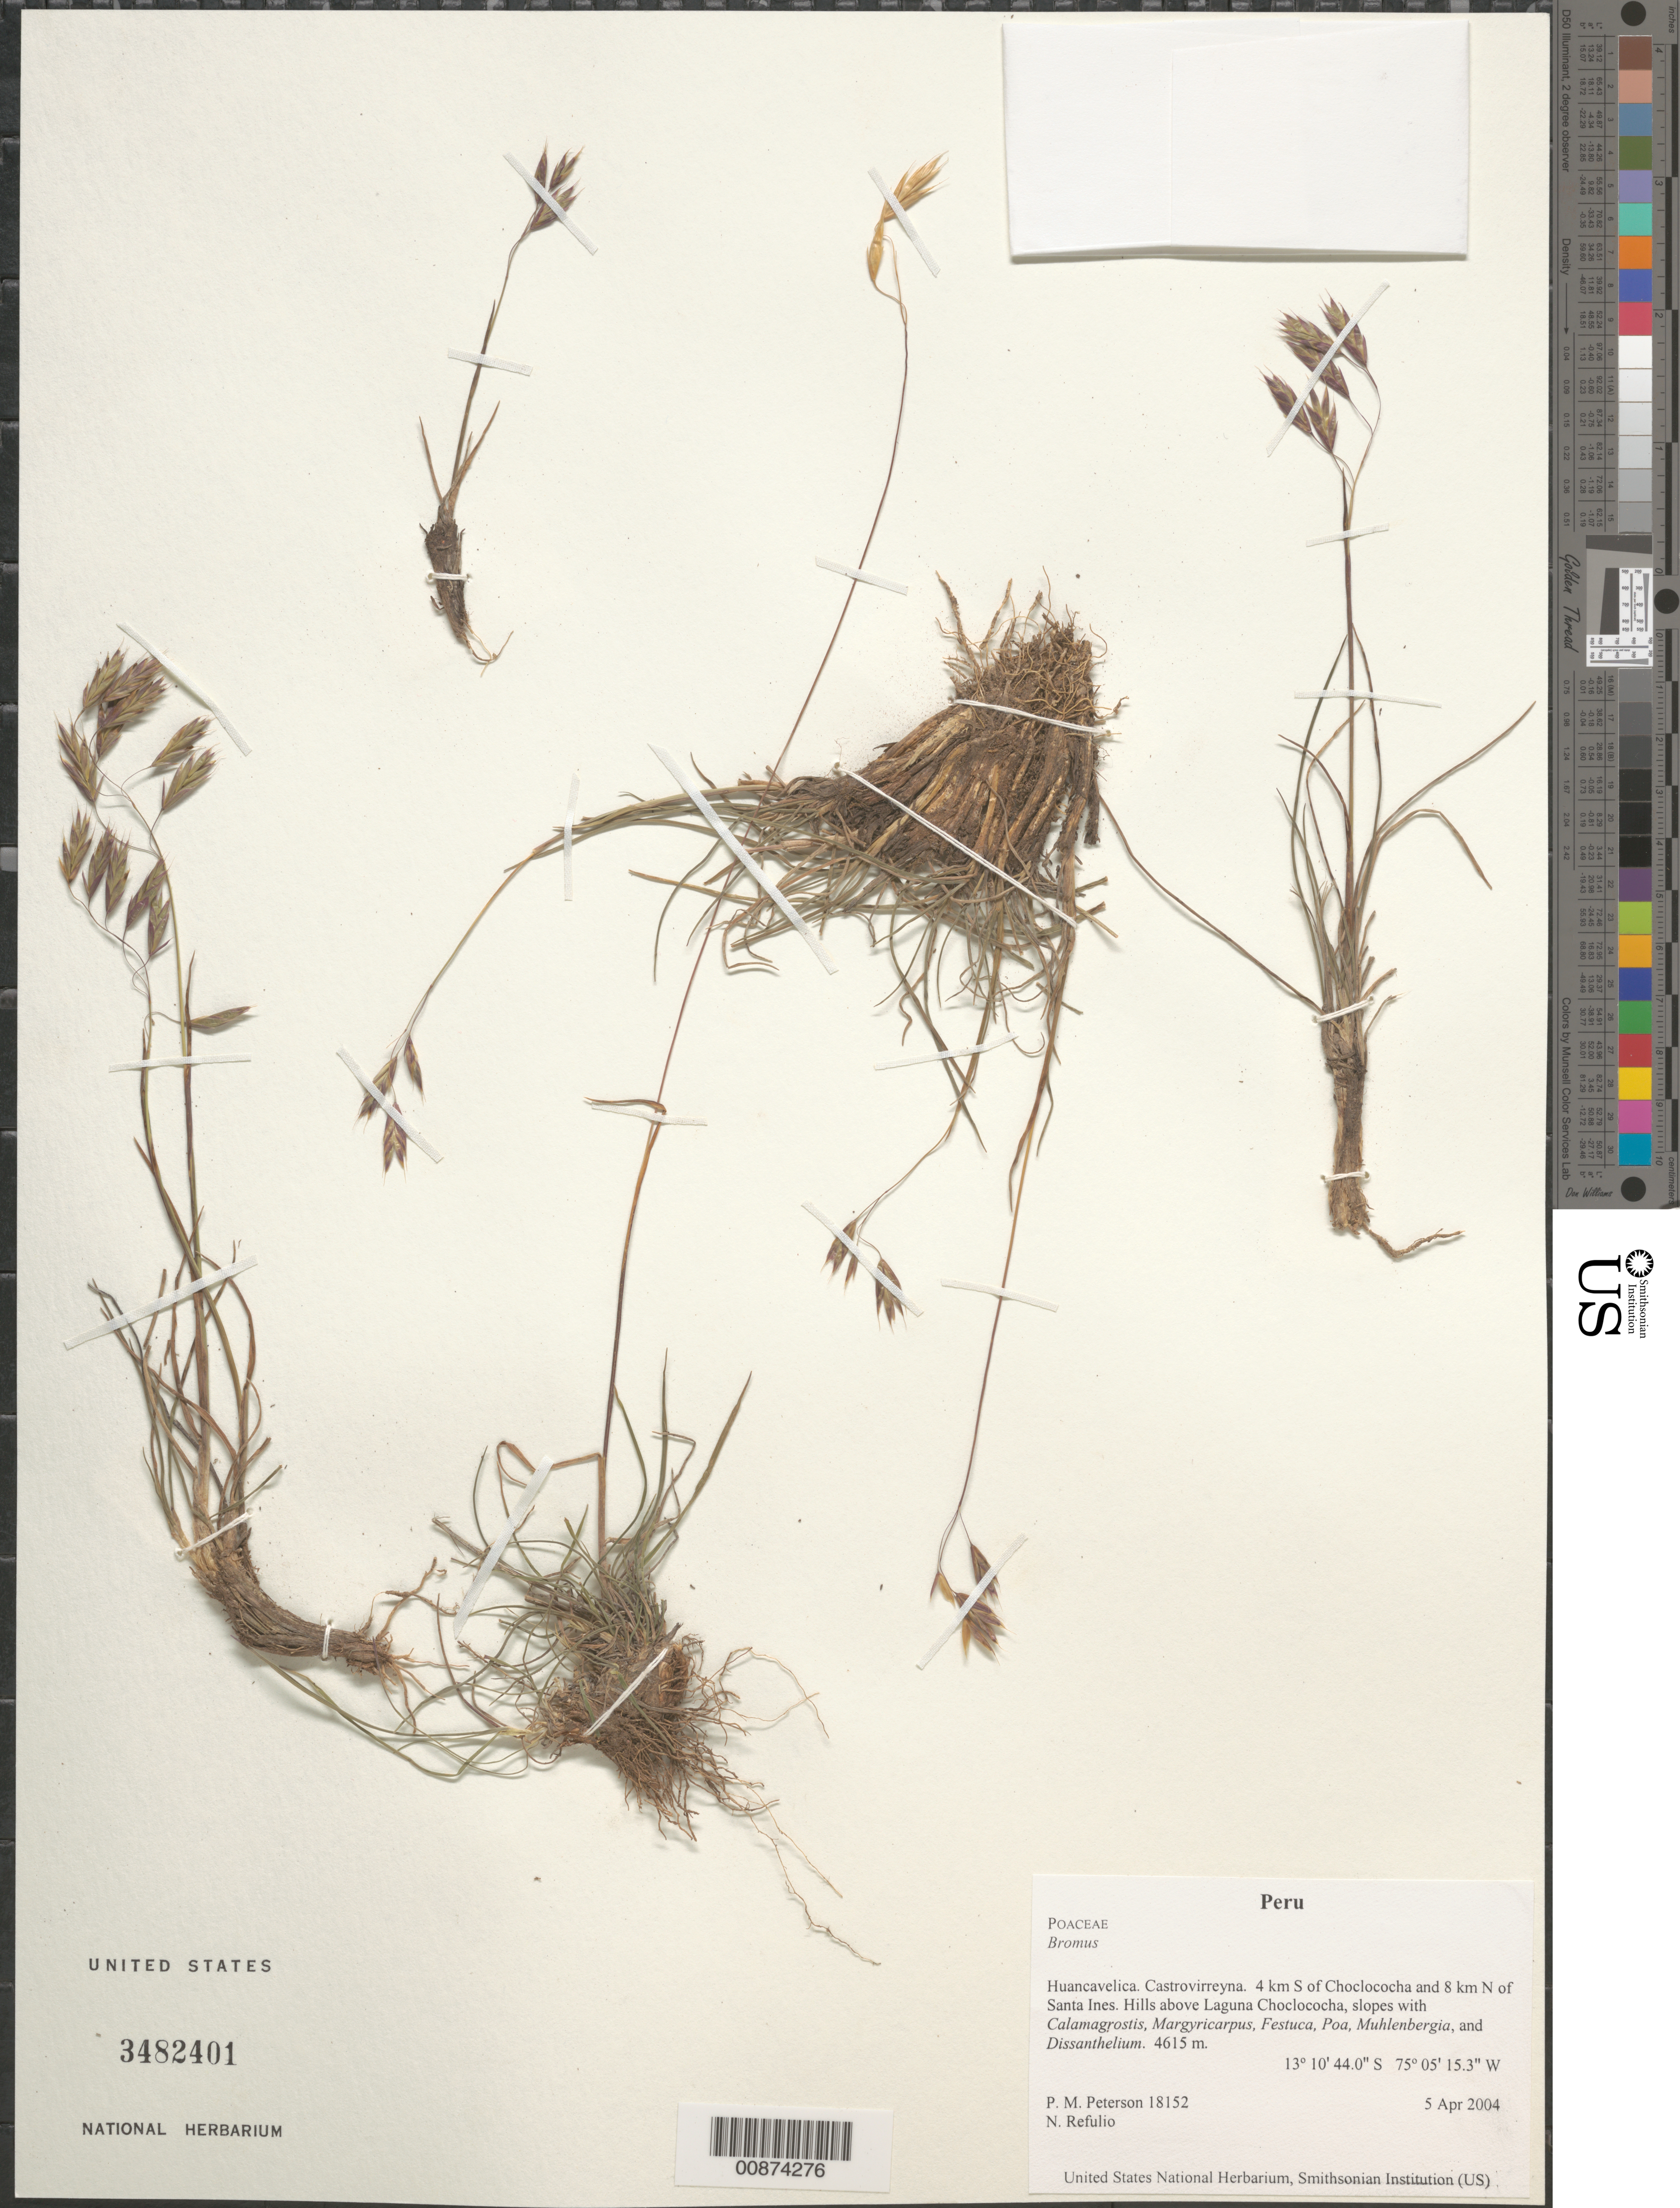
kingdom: Plantae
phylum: Tracheophyta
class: Liliopsida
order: Poales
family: Poaceae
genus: Bromus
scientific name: Bromus sp.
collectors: P. M. Peterson & N. Refulio-Rodríguez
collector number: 18152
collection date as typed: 05 Apr 2004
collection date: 2004-04-05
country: Peru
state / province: Huancavelica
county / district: Castrovirreyna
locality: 4 km S of Choclococha and 8 km N of Santa Ines. Hills above Laguna Choclococha, slopes with Calamagrostis, Margyricarpus, Festuca, Poa, Muhlenbergia, and Dissanthelium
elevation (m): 4615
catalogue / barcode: US 3482401